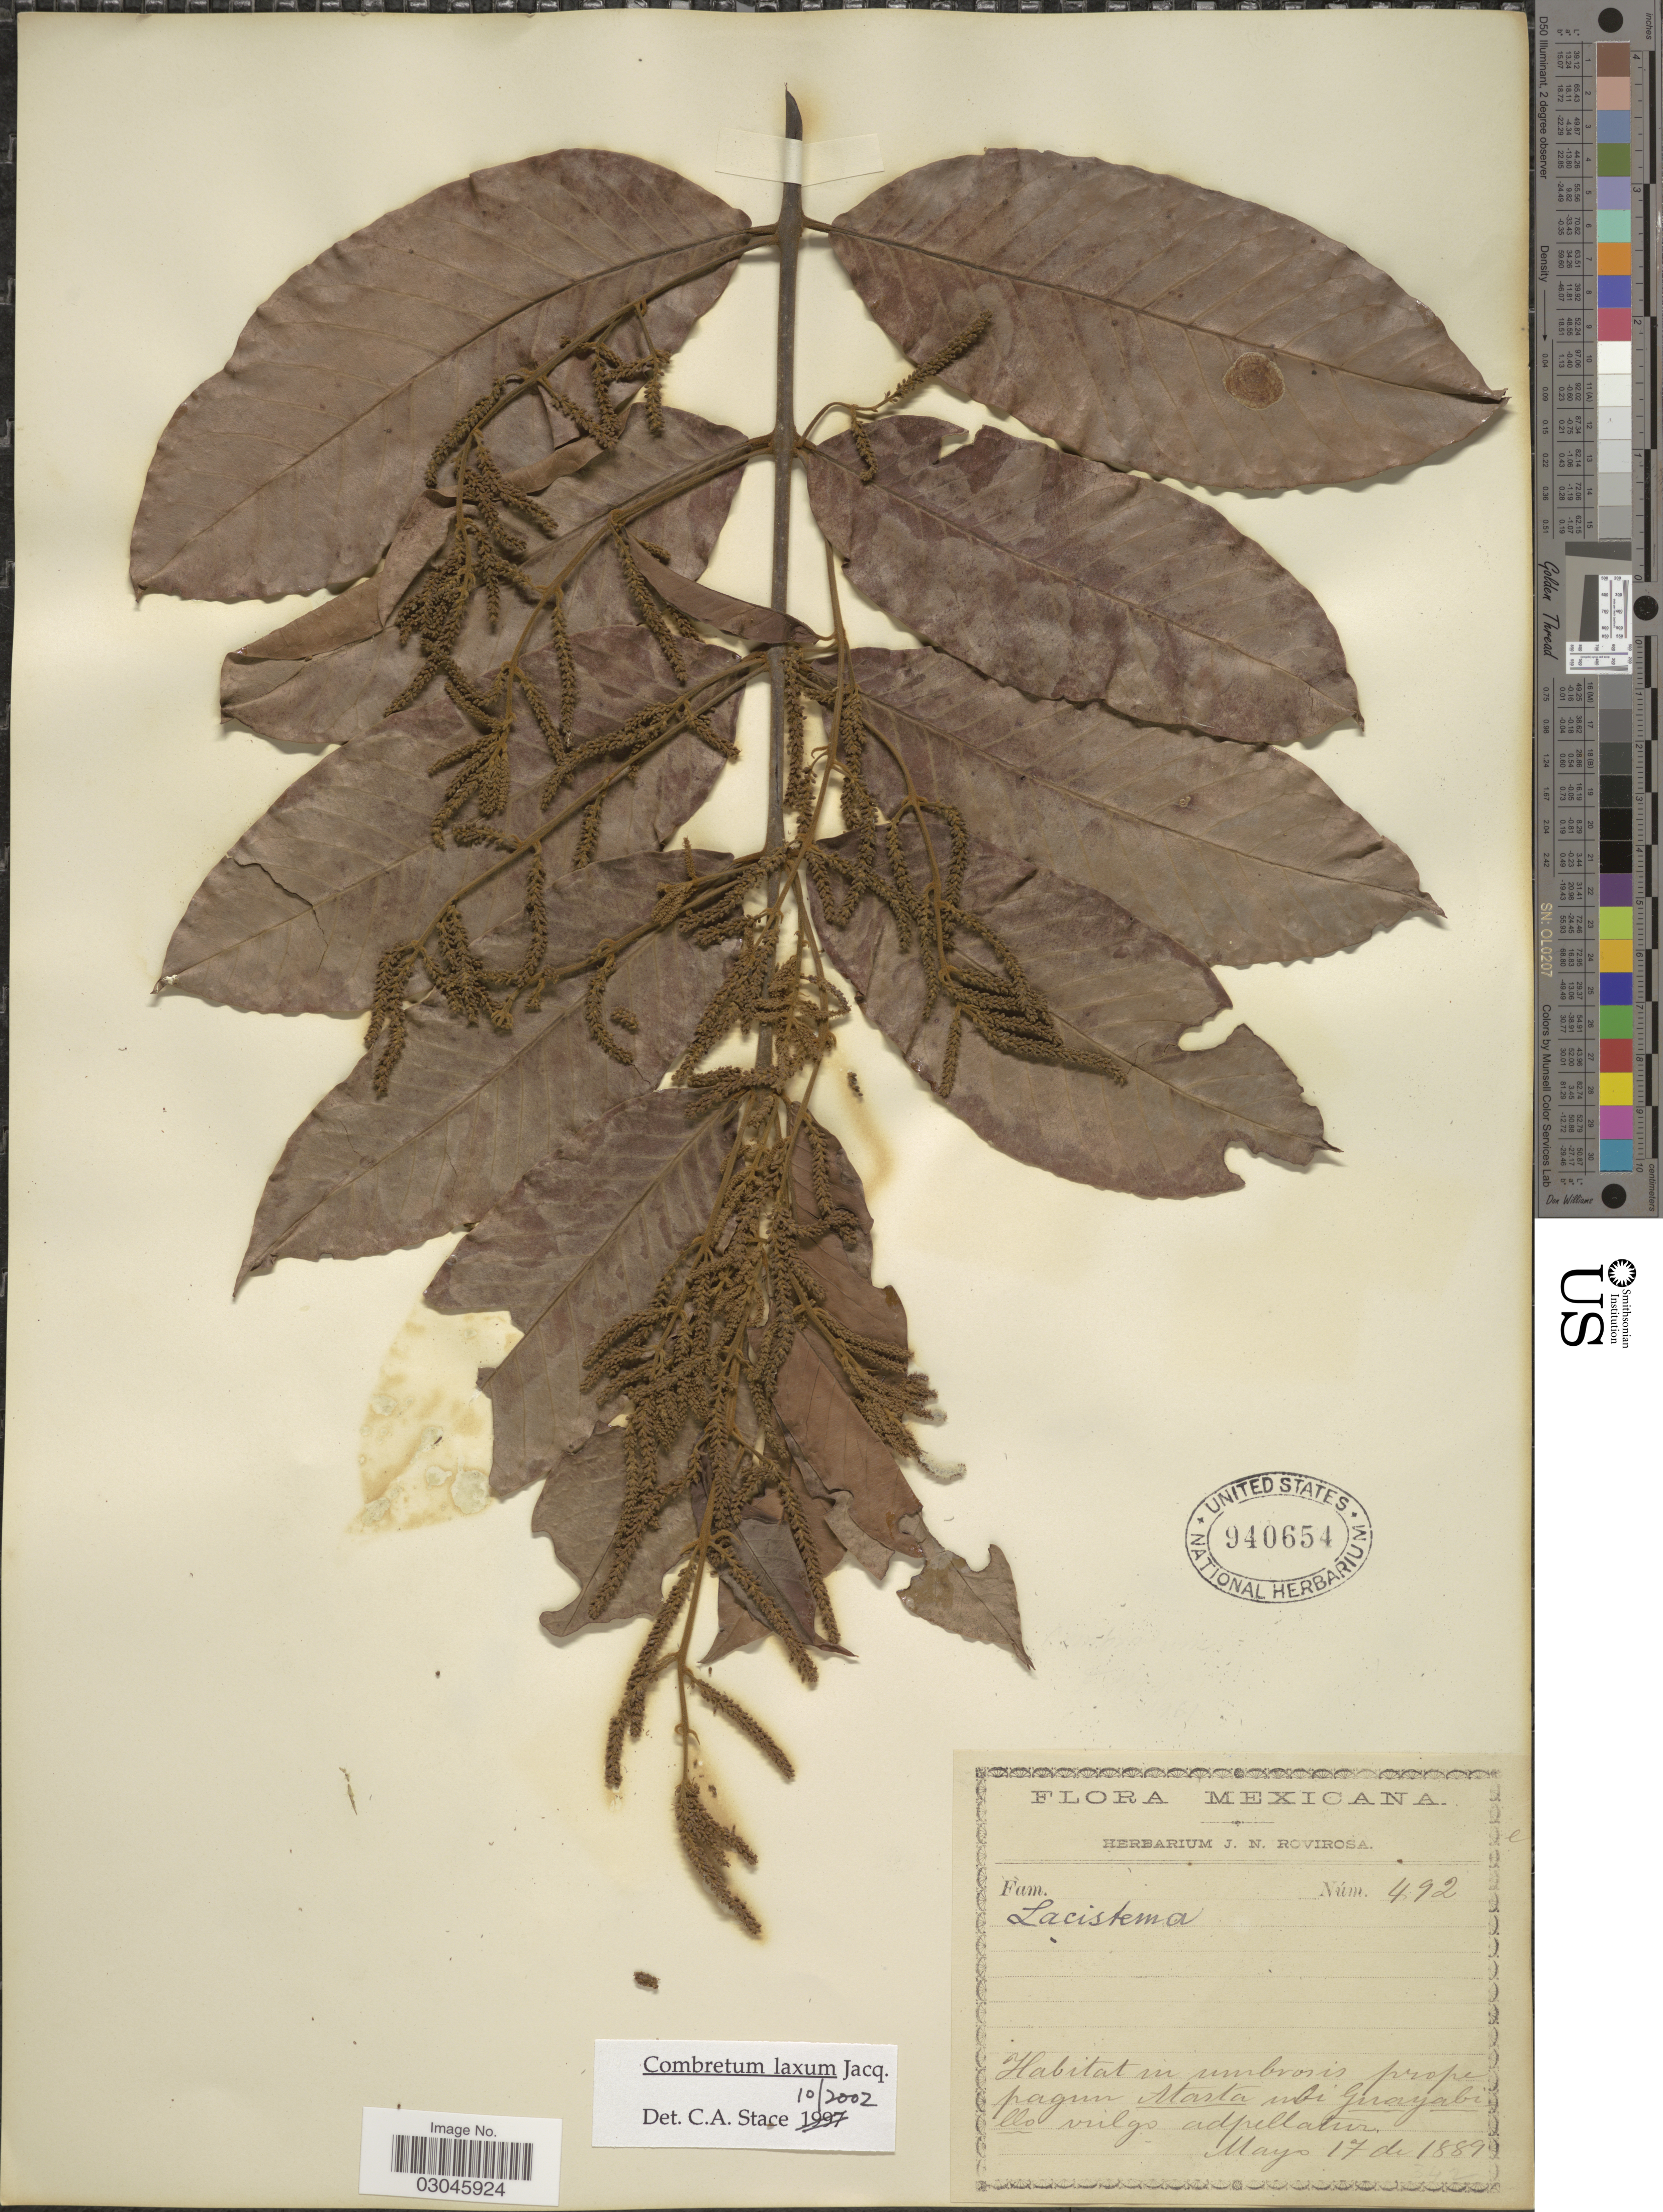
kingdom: Plantae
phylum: Tracheophyta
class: Magnoliopsida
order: Myrtales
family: Combretaceae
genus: Combretum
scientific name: Combretum laxum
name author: Jacq.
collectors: ex herb. J. N. Rovirosa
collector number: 492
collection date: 1889-05-17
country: Mexico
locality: Prope pagum Marta ubi Guayabillo vulgo adpellatum.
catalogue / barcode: US 940654